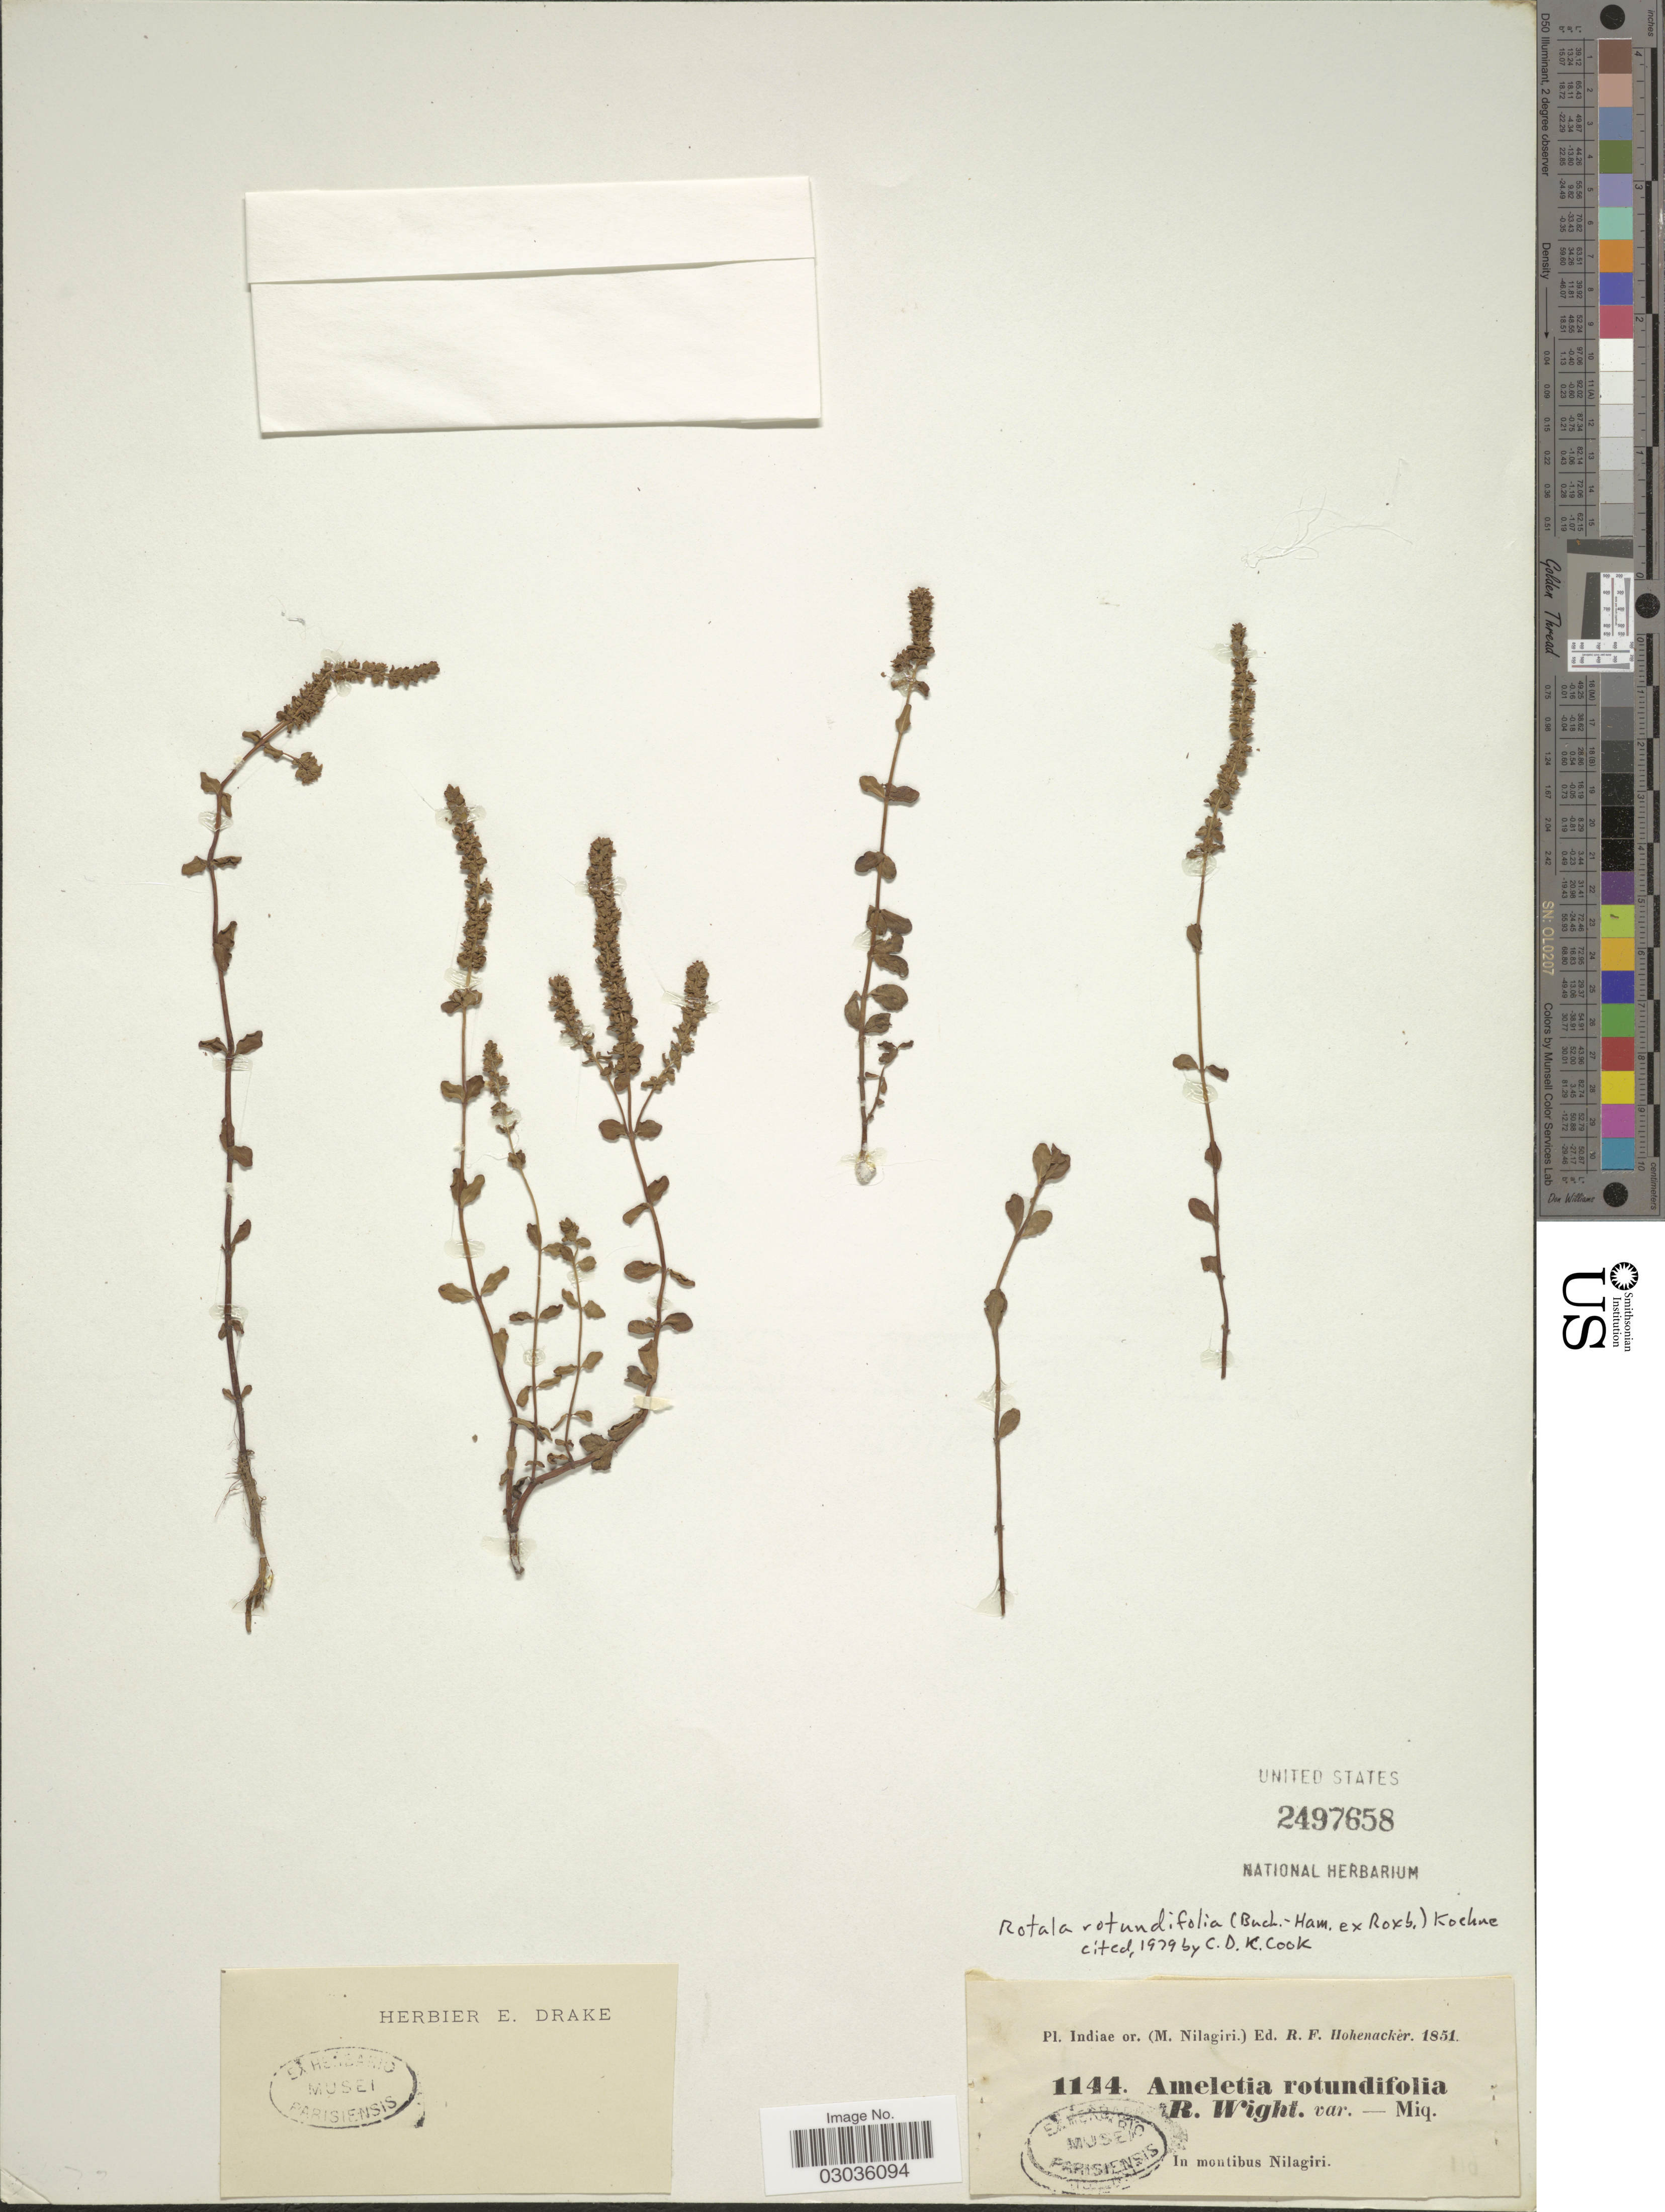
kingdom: Plantae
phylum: Tracheophyta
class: Magnoliopsida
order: Myrtales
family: Lythraceae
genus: Rotala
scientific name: Rotala rotundifolia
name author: (Buch.-Ham. & Roxb.) Koehne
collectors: R. F. Hohenacker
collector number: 1144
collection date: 1851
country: India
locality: (M. Nilagiri), In montibus Nilagiri.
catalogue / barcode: US 2497658